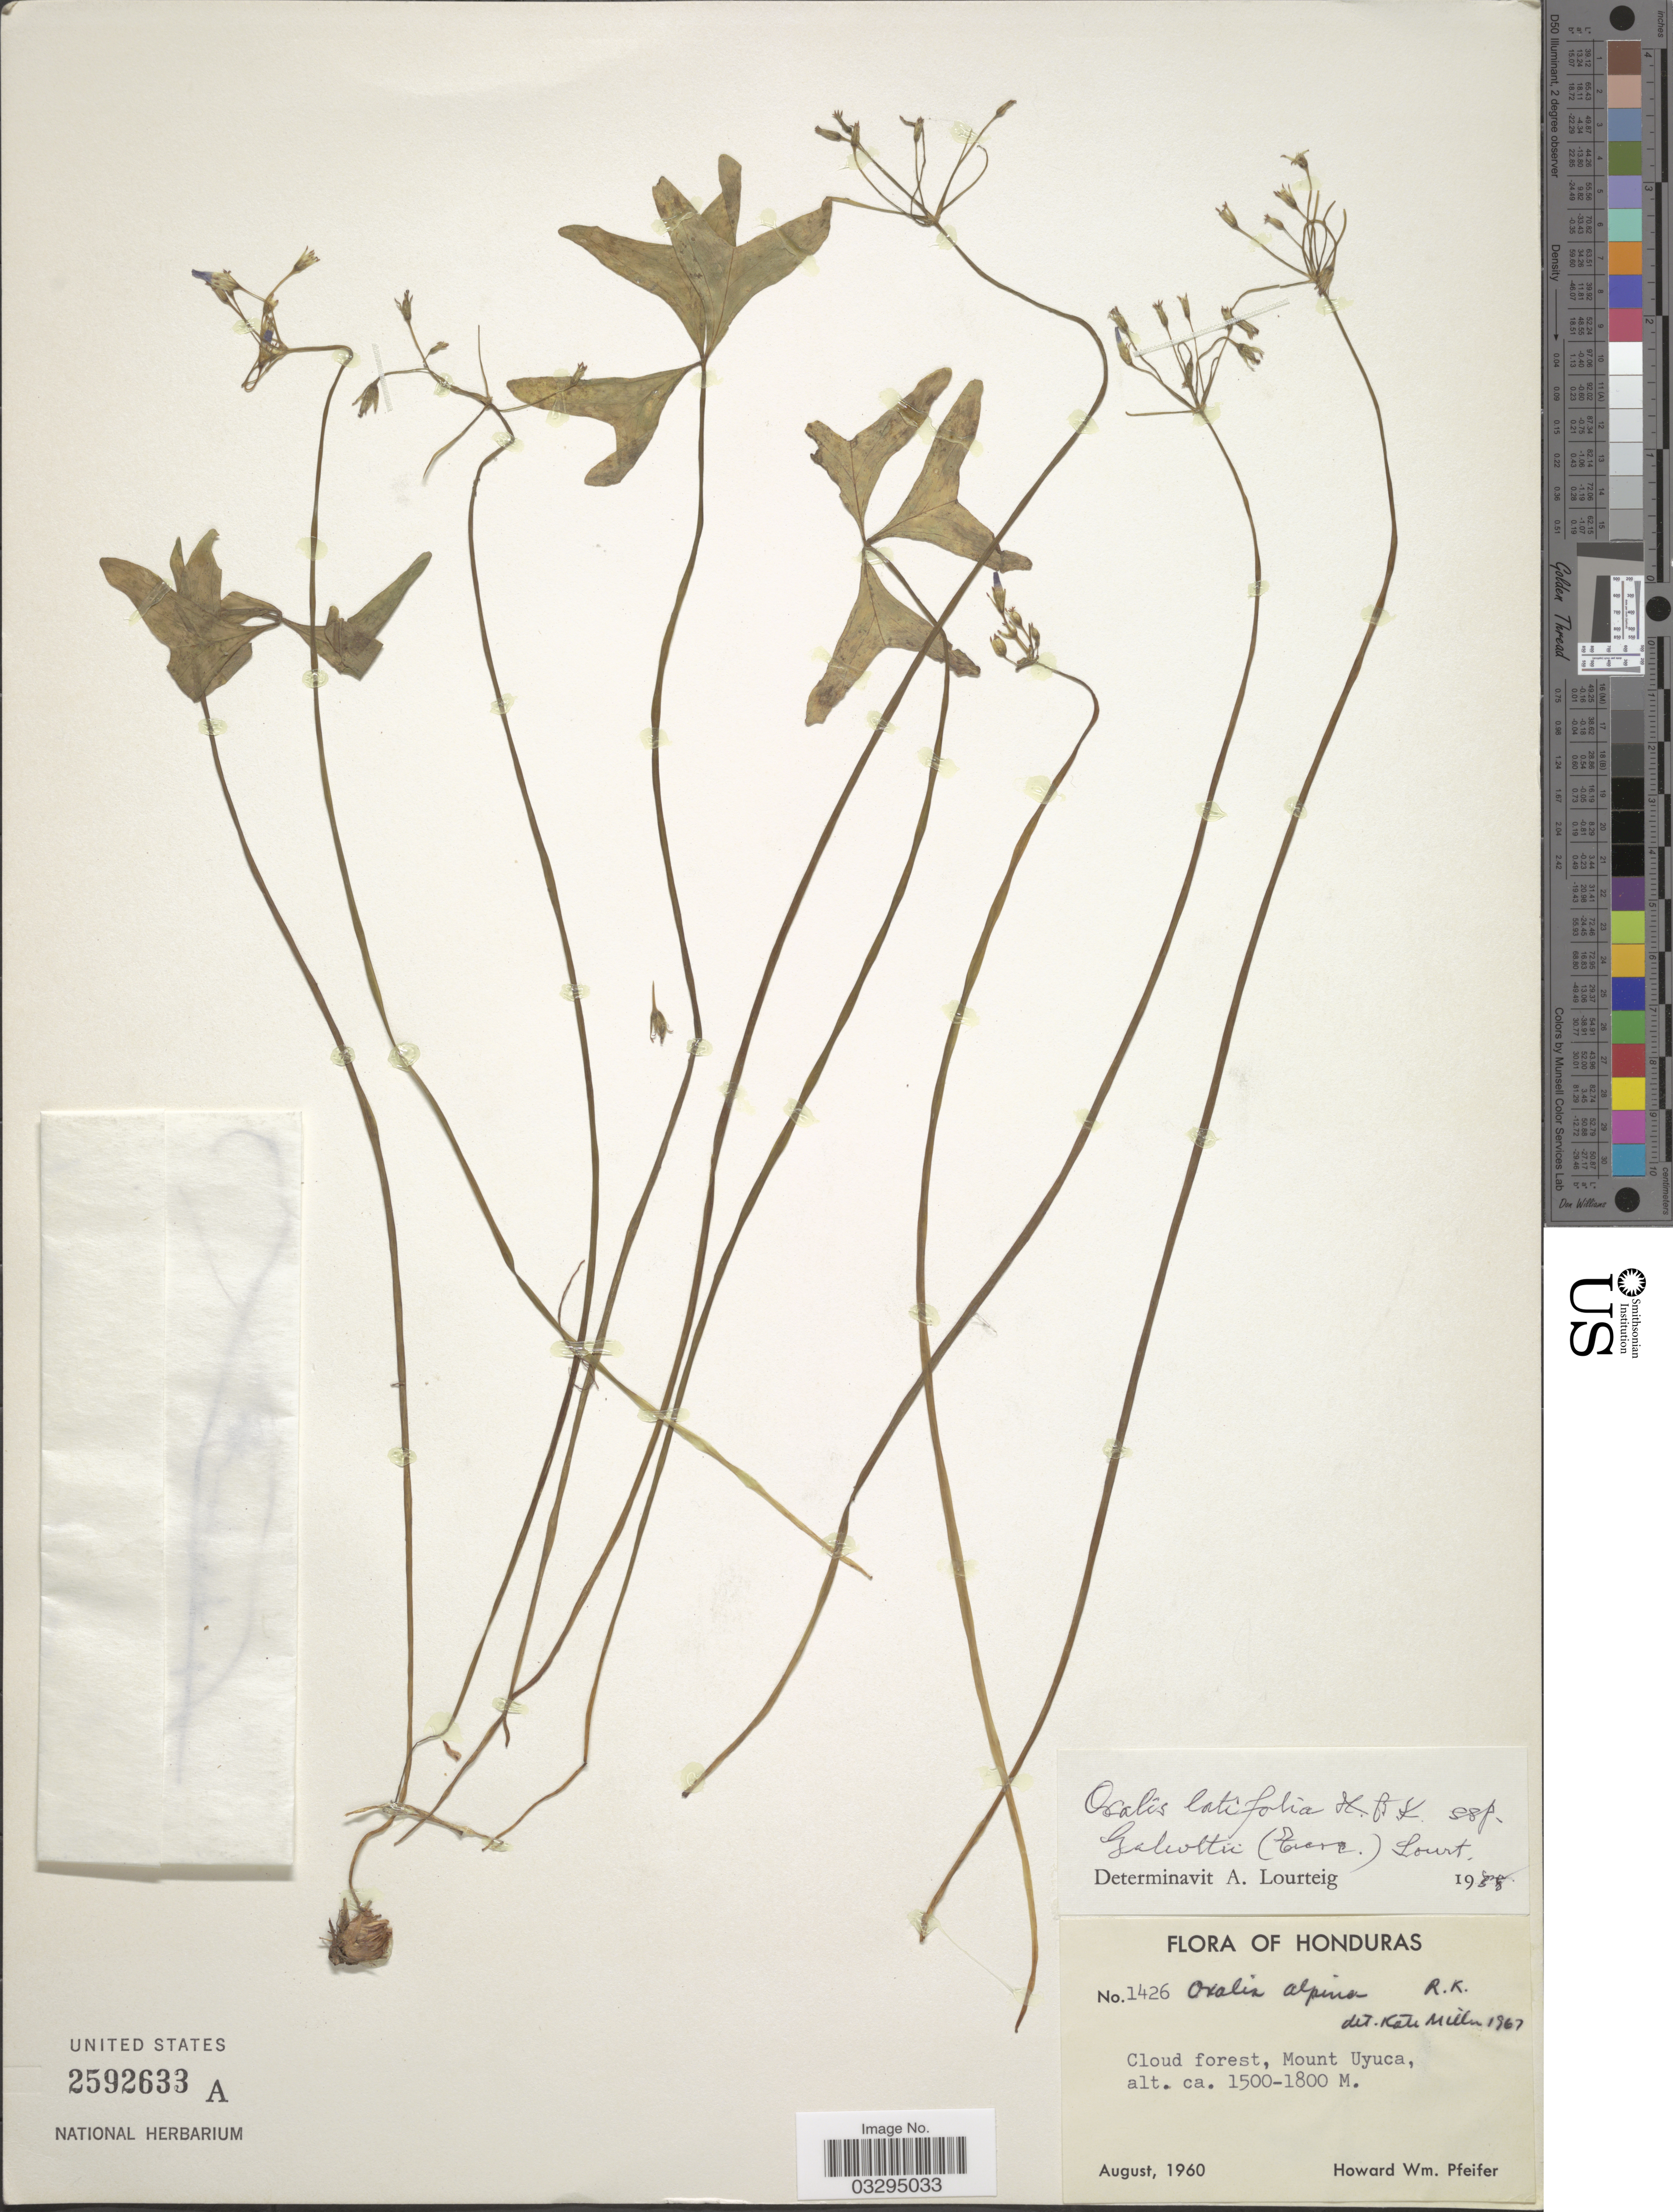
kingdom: Plantae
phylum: Tracheophyta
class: Magnoliopsida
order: Oxalidales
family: Oxalidaceae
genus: Oxalis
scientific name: Oxalis latifolia subsp. galeottii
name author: (Turcz.) Lourteig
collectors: H. W. Pfeifer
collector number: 1426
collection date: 1960-08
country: Honduras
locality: Cloud forest, Mount Uyuca.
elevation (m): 1500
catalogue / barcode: US 2592633A